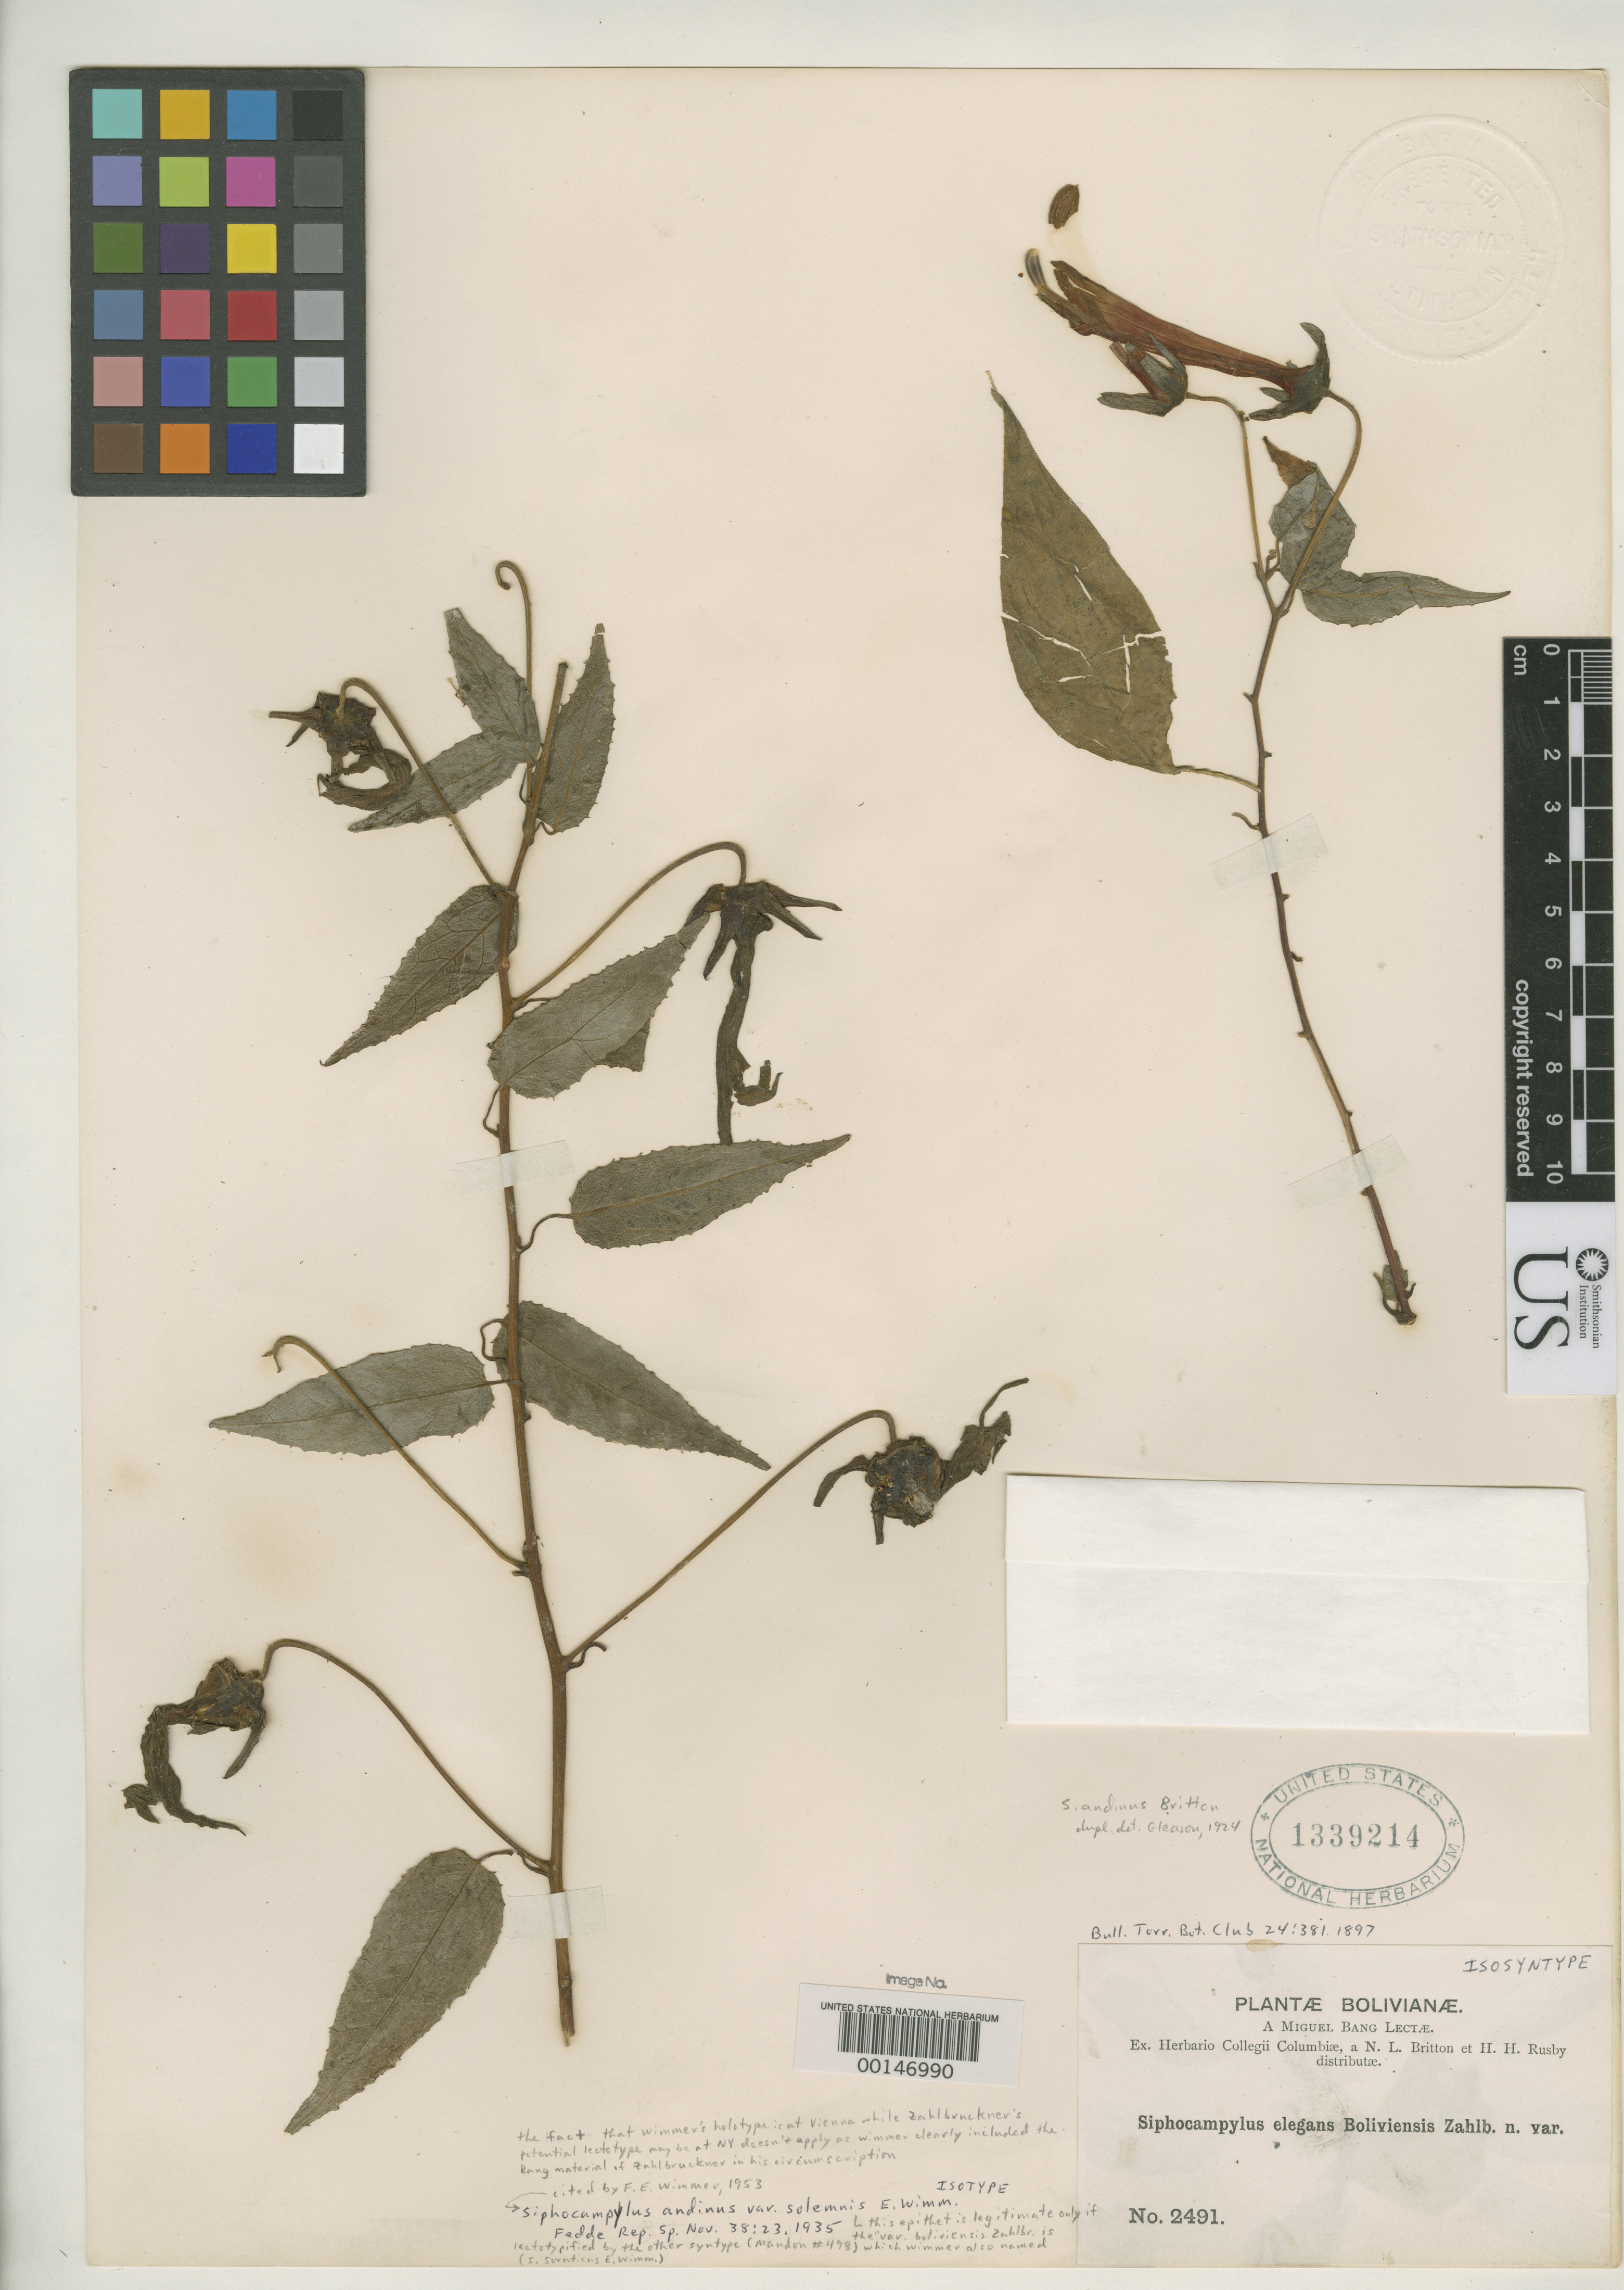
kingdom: Plantae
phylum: Tracheophyta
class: Magnoliopsida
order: Asterales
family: Campanulaceae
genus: Siphocampylus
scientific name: Siphocampylus elegans var. boliviensis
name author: Zahlbr.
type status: Isotype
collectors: M. Bang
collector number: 2491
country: Bolivia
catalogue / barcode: US 1339214